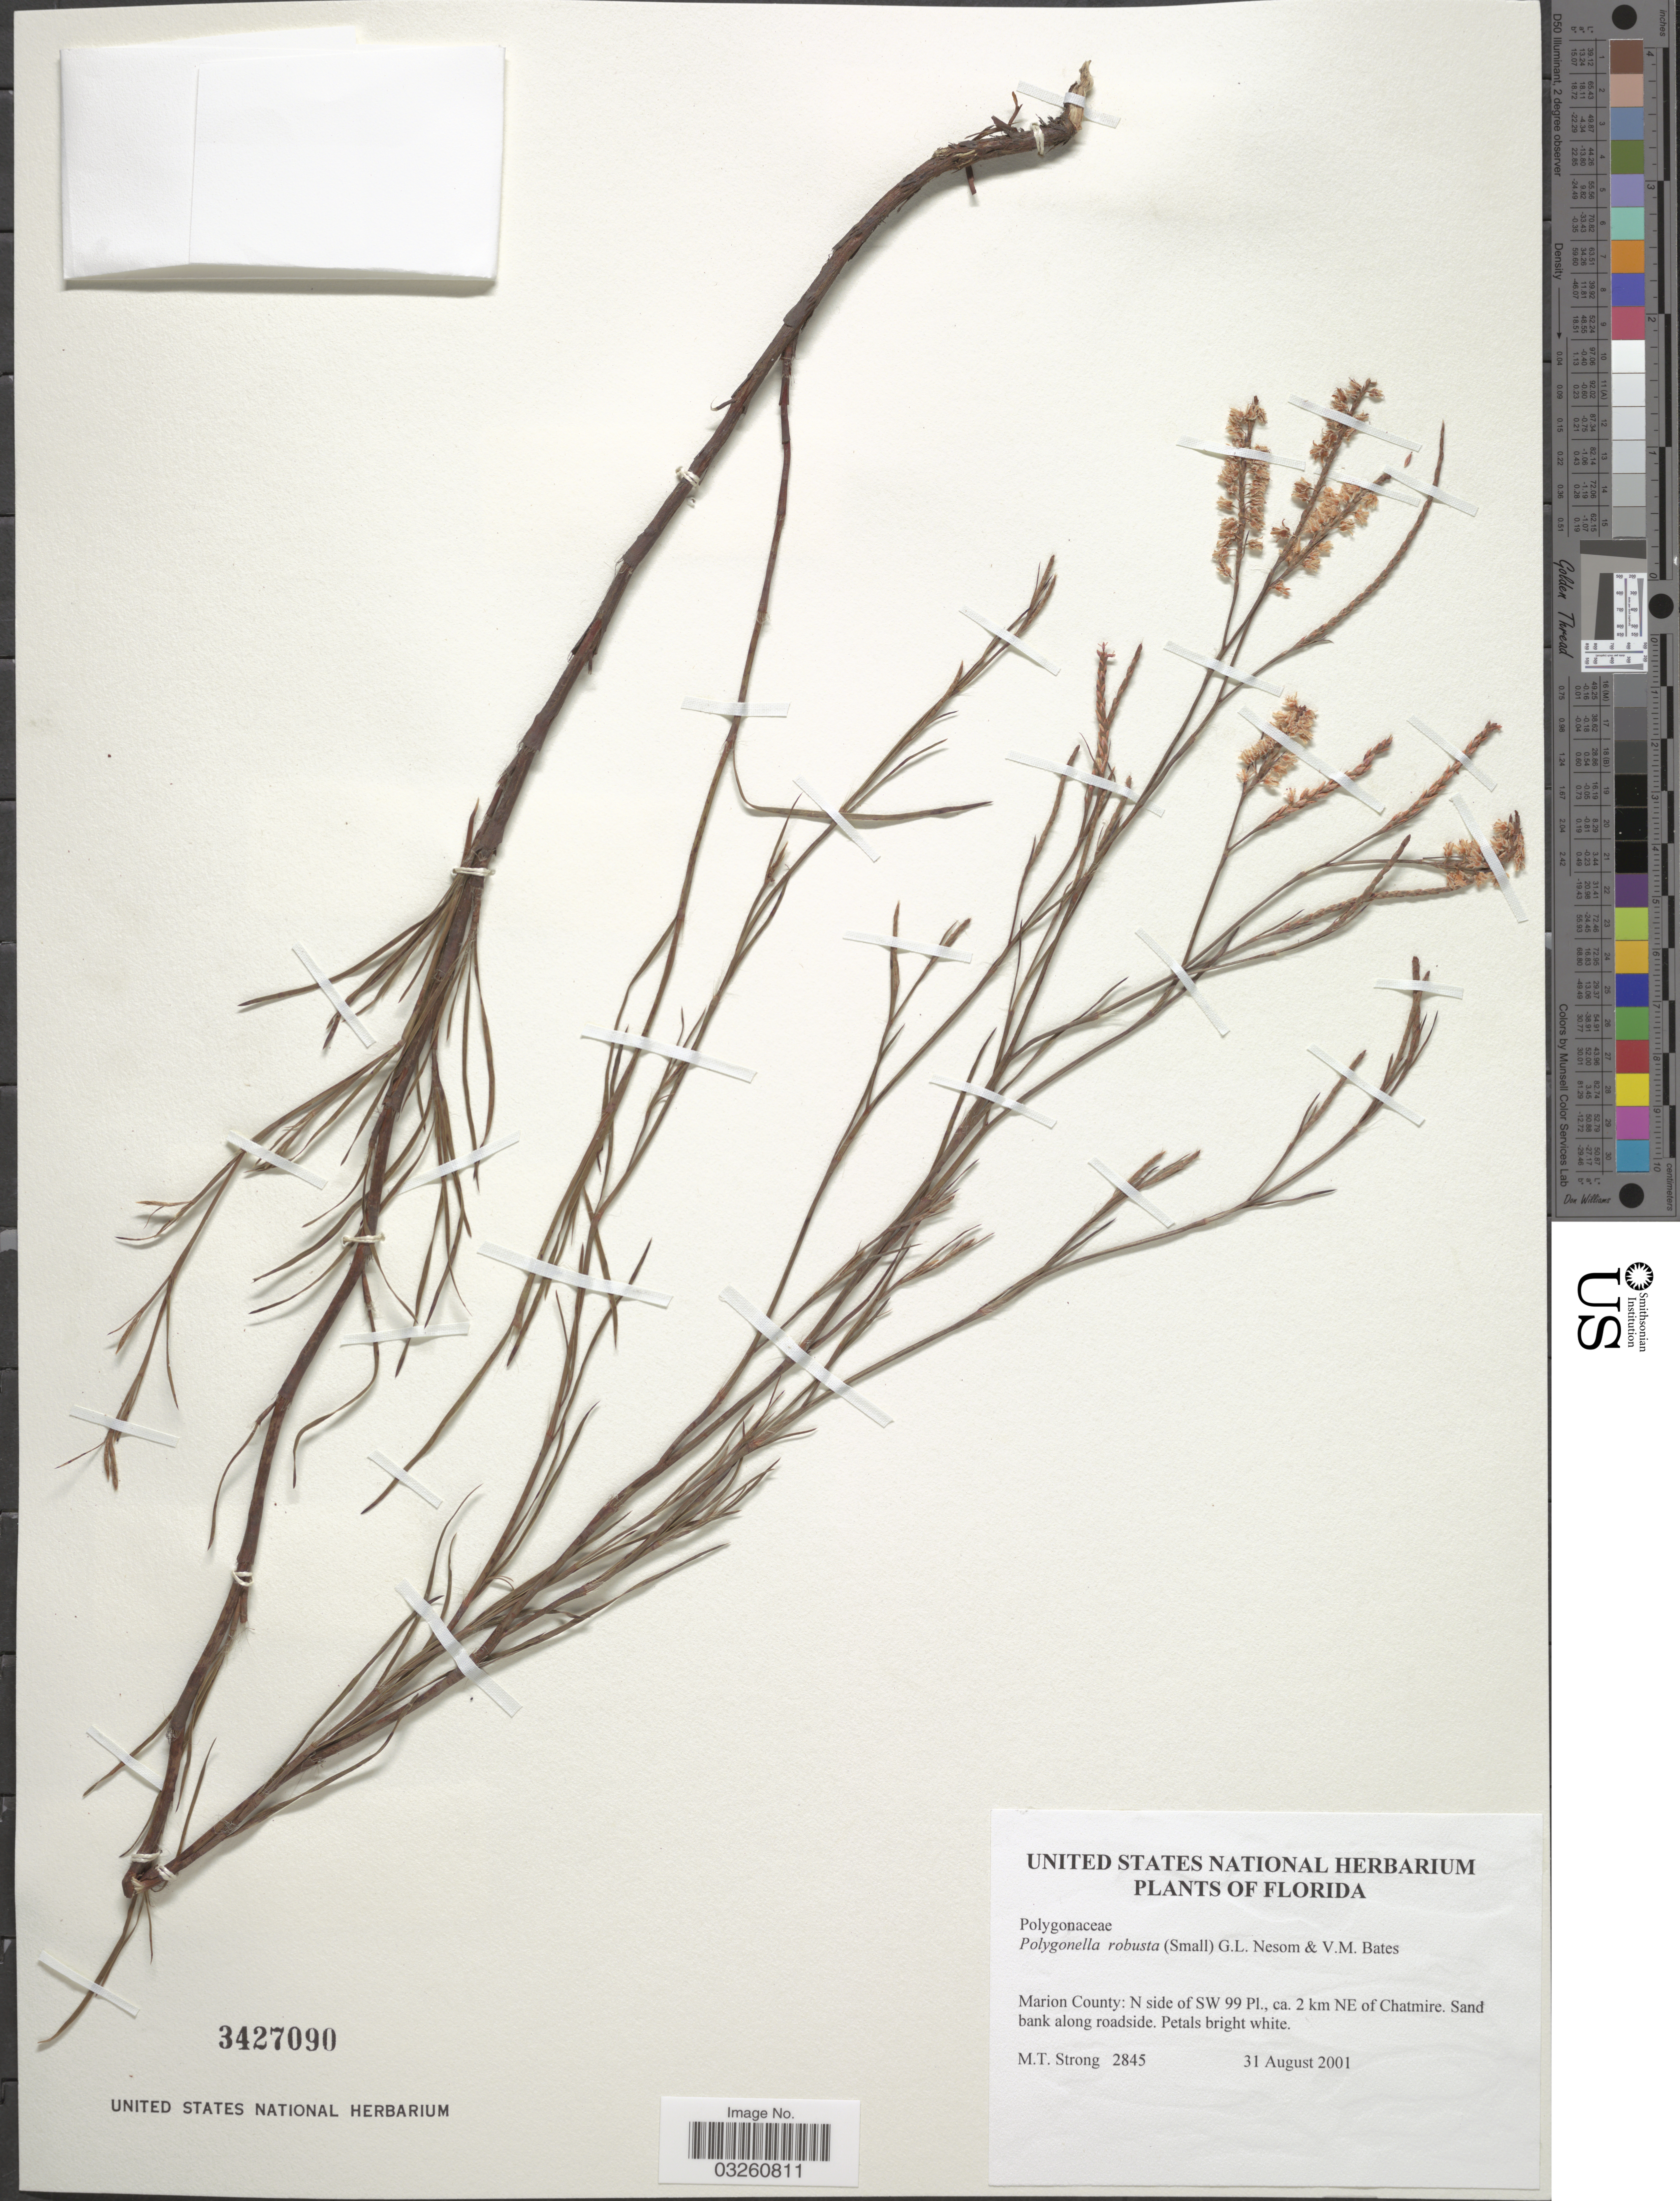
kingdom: Plantae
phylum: Tracheophyta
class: Magnoliopsida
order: Caryophyllales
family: Polygonaceae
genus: Polygonella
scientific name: Polygonella robusta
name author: (Small) G.L. Nesom & V.M. Bates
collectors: M. T. Strong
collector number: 2845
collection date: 2001-08-31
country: United States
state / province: Florida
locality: Marion County: N side of SW 99 Pl., ca. 2 km NE of Chatmire.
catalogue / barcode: US 3427090